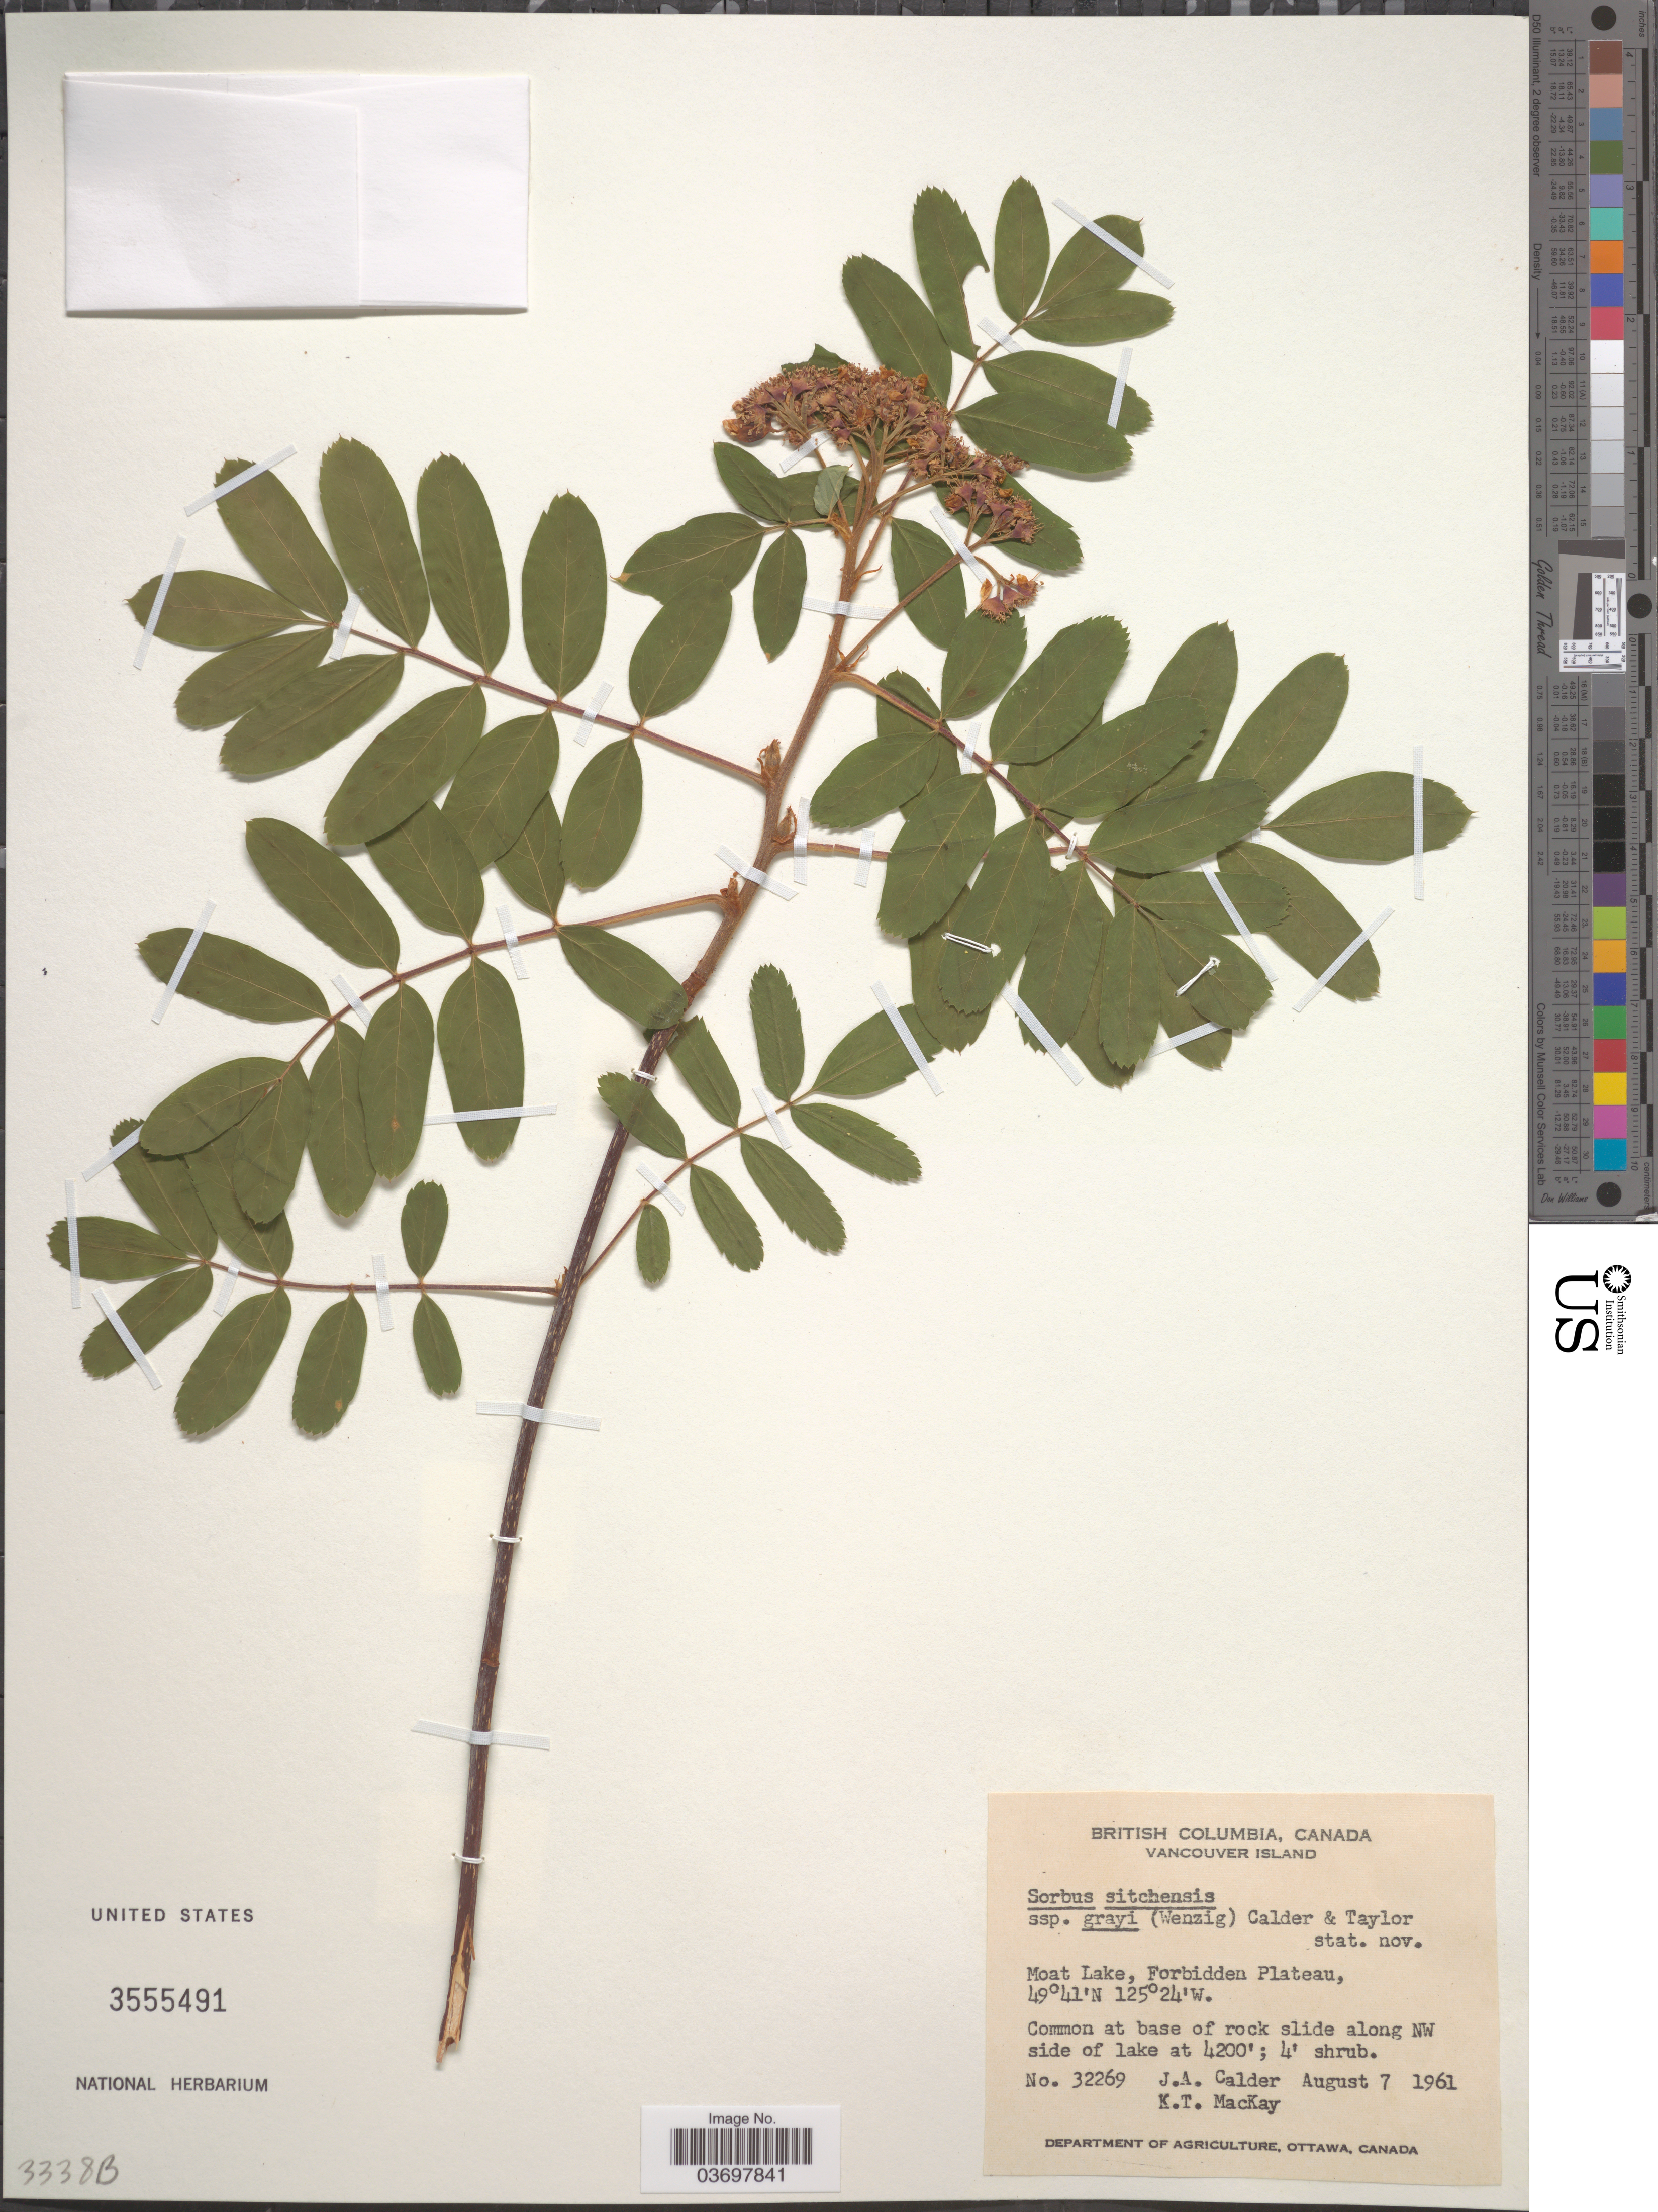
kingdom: Plantae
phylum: Tracheophyta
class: Magnoliopsida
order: Rosales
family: Rosaceae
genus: Sorbus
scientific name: Sorbus sitchensis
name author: M. Roem.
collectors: J. A. Calder & K. T. Mackay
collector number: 32269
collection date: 1961-08-07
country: Canada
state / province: British Columbia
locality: Vancouver Island. Moat lake, Forbidden Plateau.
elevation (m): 1280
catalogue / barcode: US 3555491